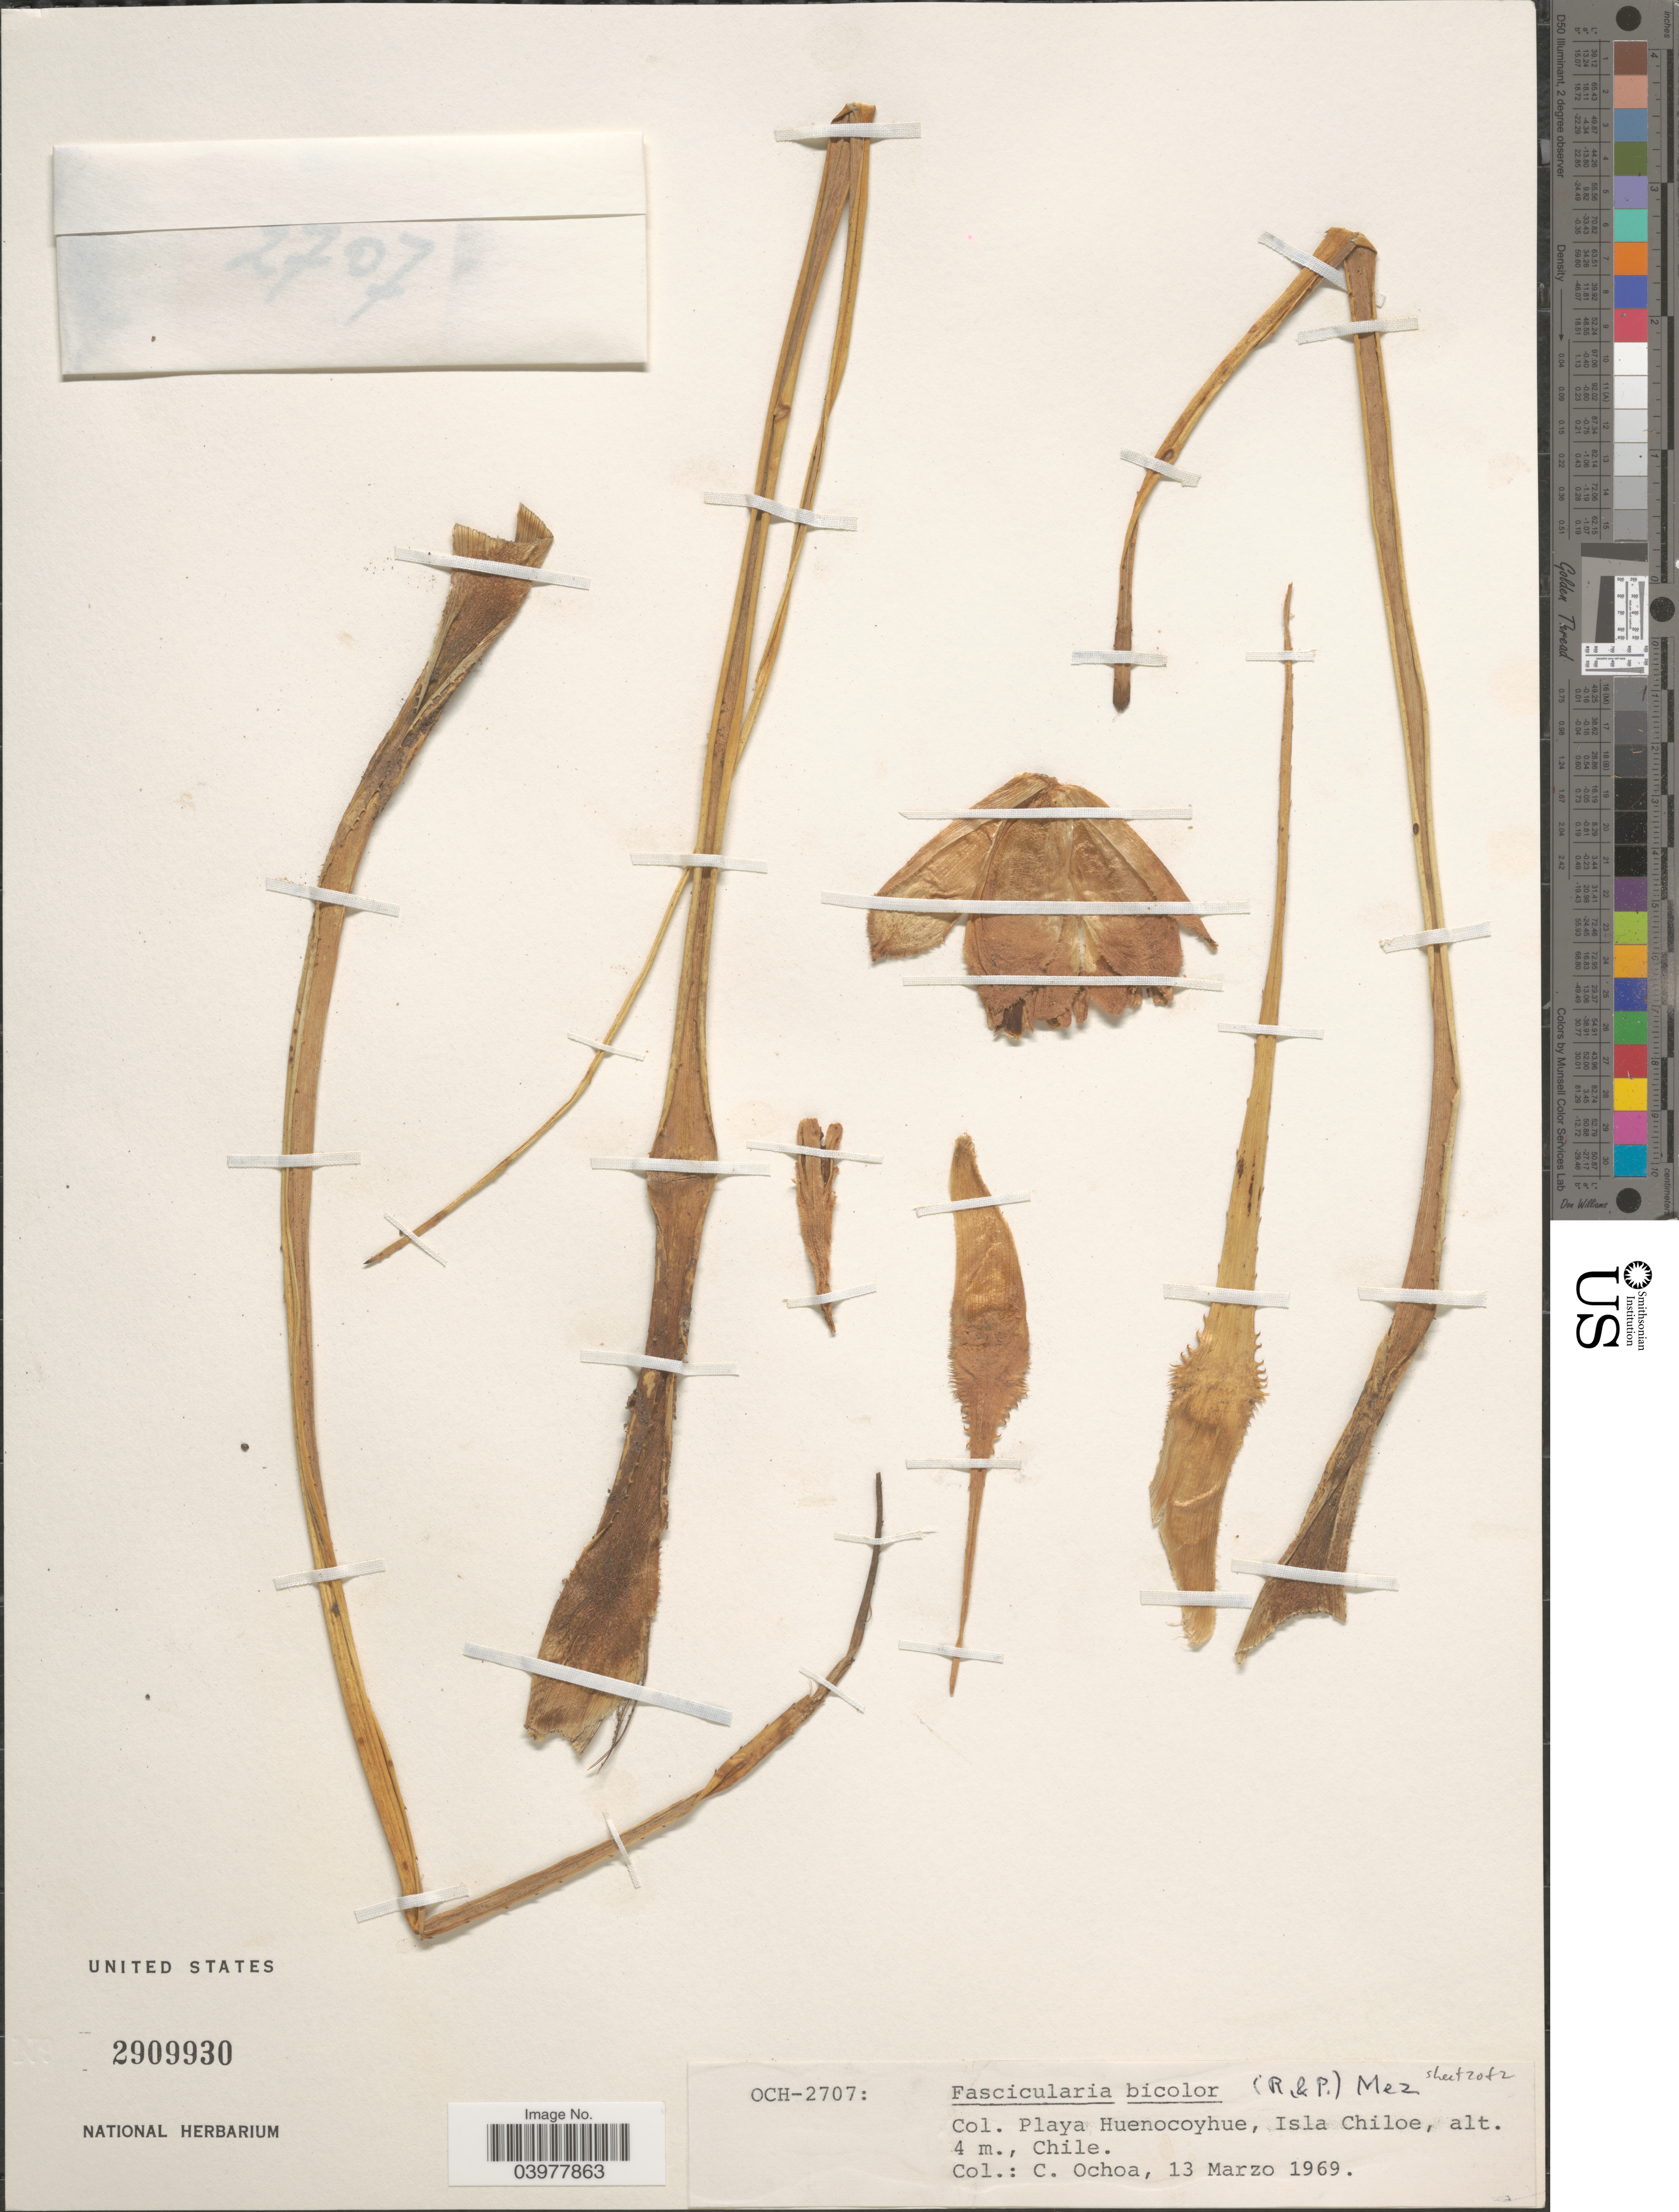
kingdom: Plantae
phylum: Tracheophyta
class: Liliopsida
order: Poales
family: Bromeliaceae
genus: Fascicularia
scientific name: Fascicularia bicolor subsp. bicolor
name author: (Ruiz & Pav.) Mez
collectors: C. Ochoa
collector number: OCH-2707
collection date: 1969-03-13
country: Chile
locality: Playa Huenocoyhue, Isla Chiloe.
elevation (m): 4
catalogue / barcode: US 2909930